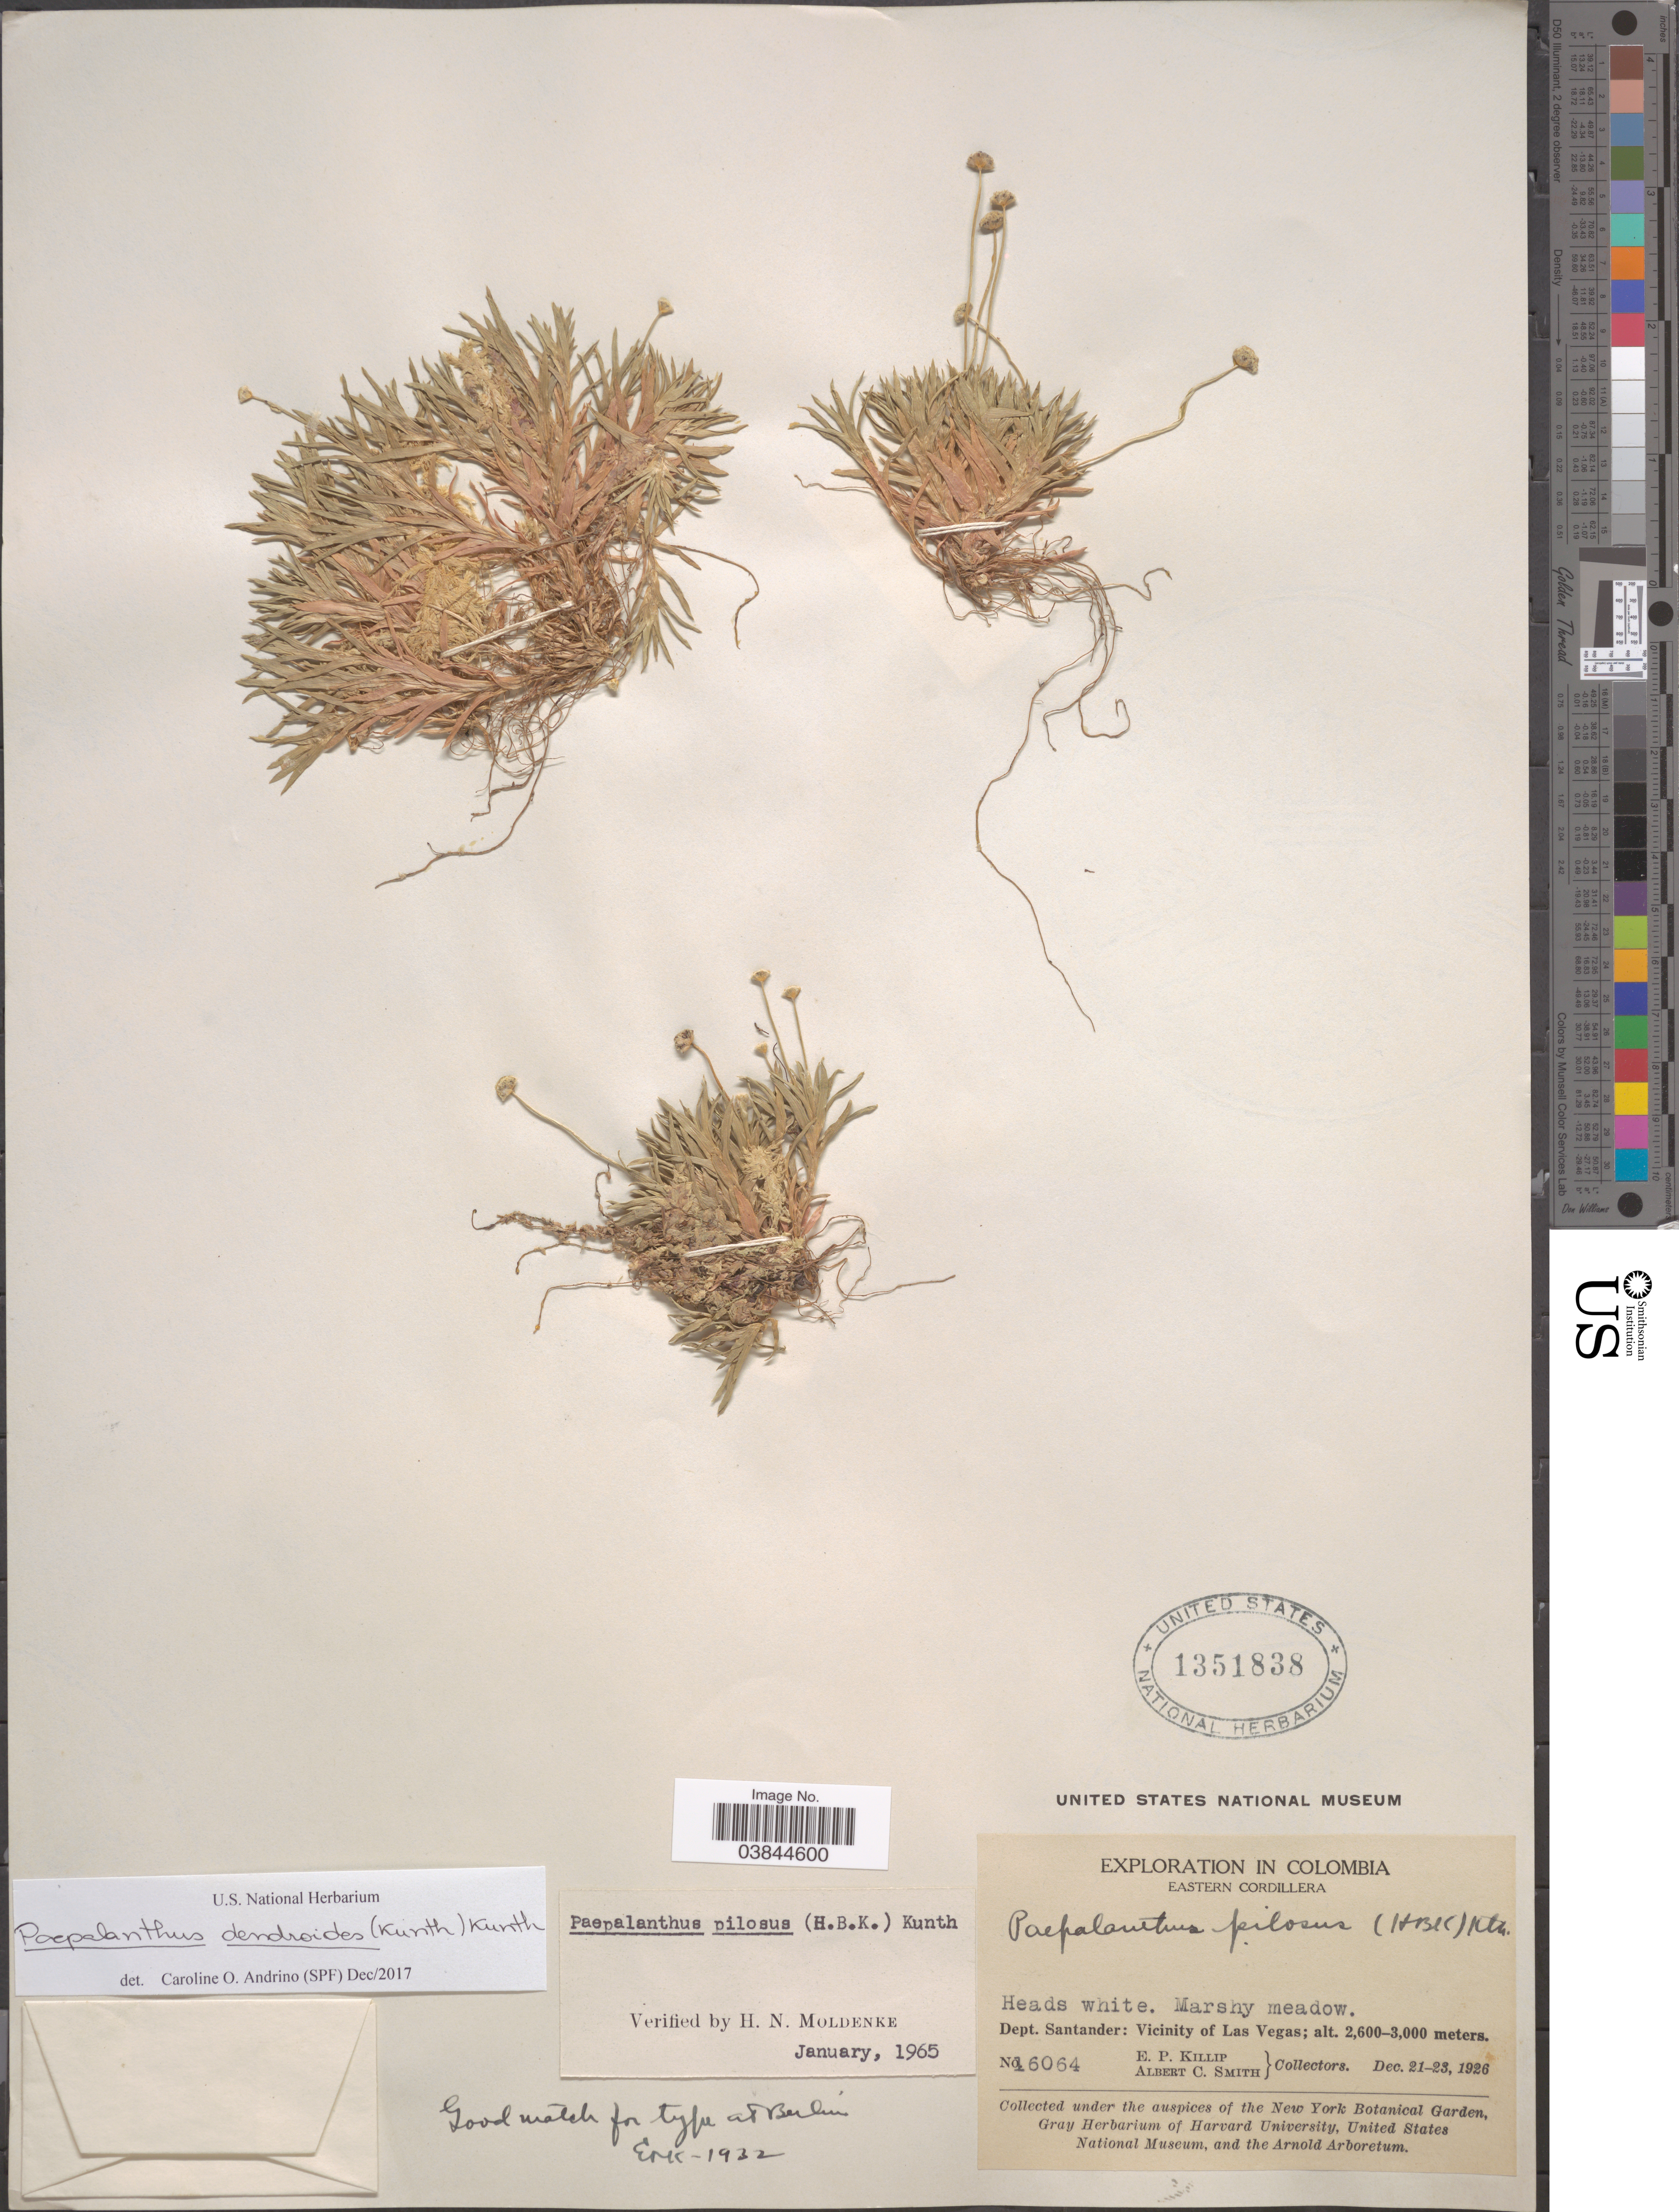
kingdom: Plantae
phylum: Tracheophyta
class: Liliopsida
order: Poales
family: Eriocaulaceae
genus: Paepalanthus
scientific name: Paepalanthus dendroides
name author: (Kunth) Kunth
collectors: E. P. Killip & A. C. Smith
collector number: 16064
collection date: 1926-12-21/1926-12-23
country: Colombia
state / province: Santander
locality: Eastern Cordillera. Dept. Santander: Vicinity of Las Vegas.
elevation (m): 2600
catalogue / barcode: US 1351838